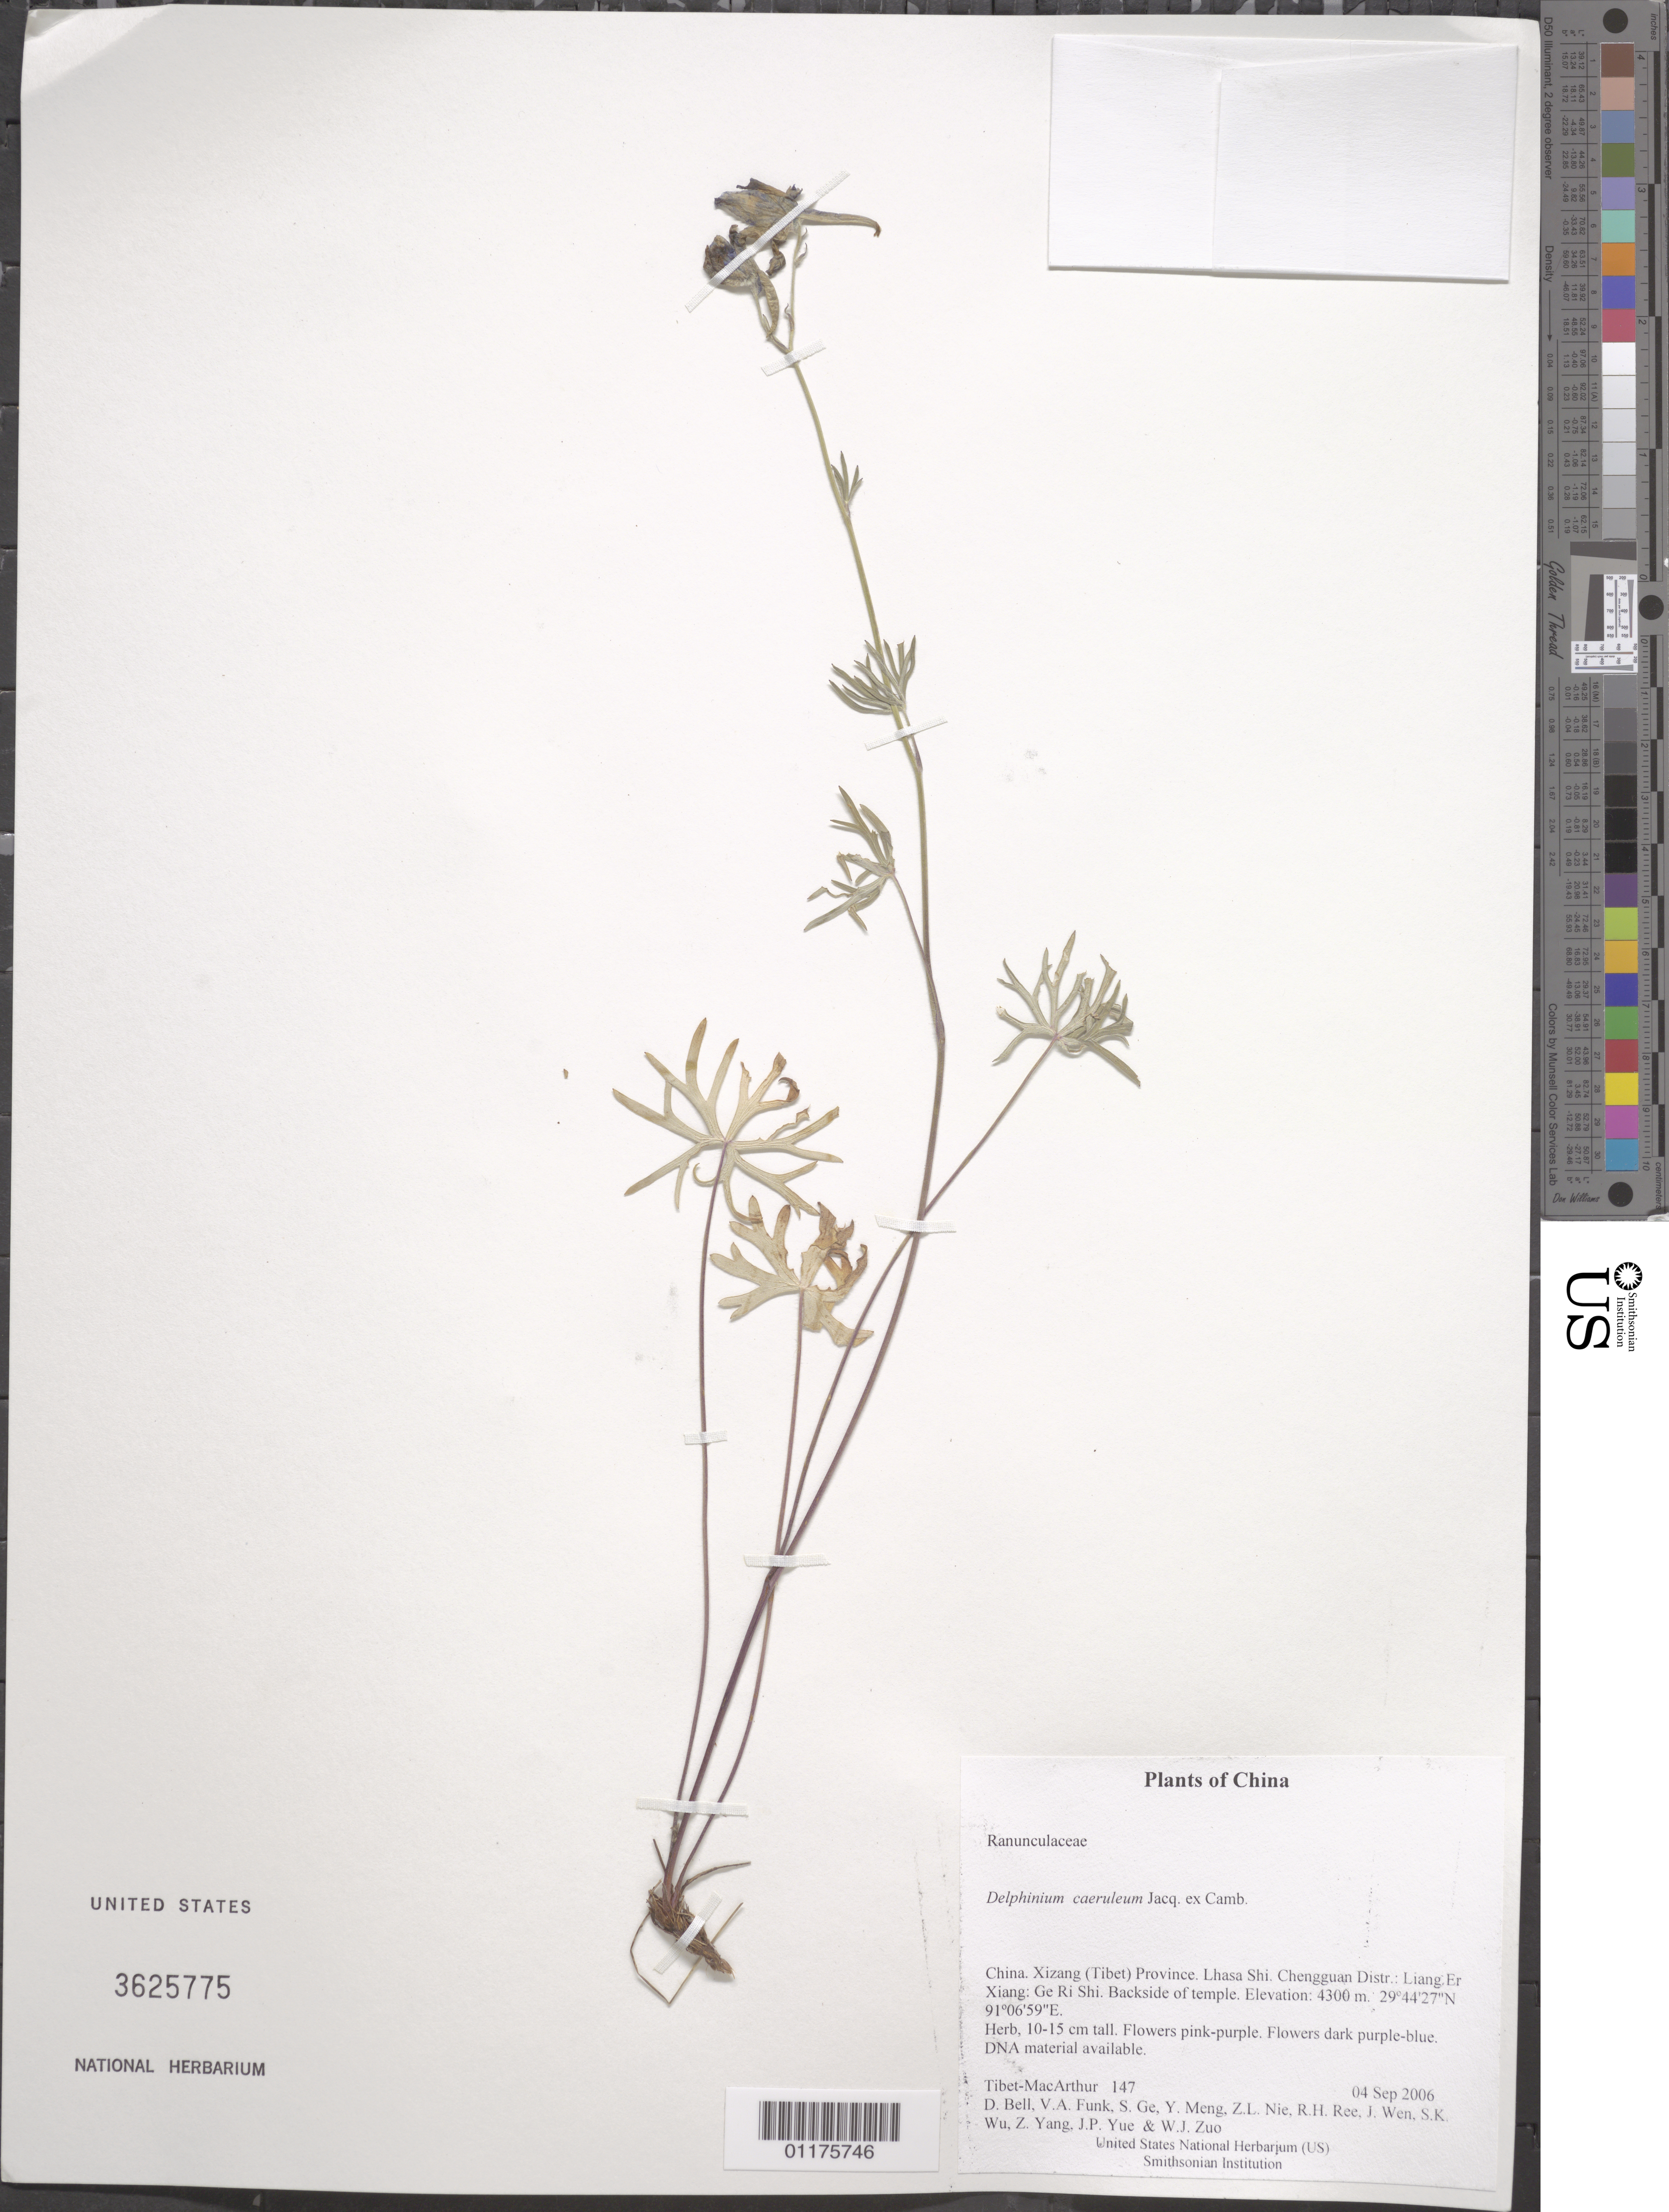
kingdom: Plantae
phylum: Tracheophyta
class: Magnoliopsida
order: Ranunculales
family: Ranunculaceae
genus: Delphinium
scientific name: Delphinium caeruleum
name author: Jacquem. ex Cambess.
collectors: Tibet-MacArthur, D. A. Bell, V. Funk, S. Ge, Y. Meng, Z. Nie, R. Ree, J. Wen, S. K. Wu, Z. Yang, J. Yue & W. Zuo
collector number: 147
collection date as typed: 04 Sep 2006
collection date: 2006-09-04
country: China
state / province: Xizang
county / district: Lhasa Shi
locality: Chengguan Distr.: Liang Er Xiang: Ge Ri Shi. Backside of temple.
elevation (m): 4300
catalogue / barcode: US 3625775